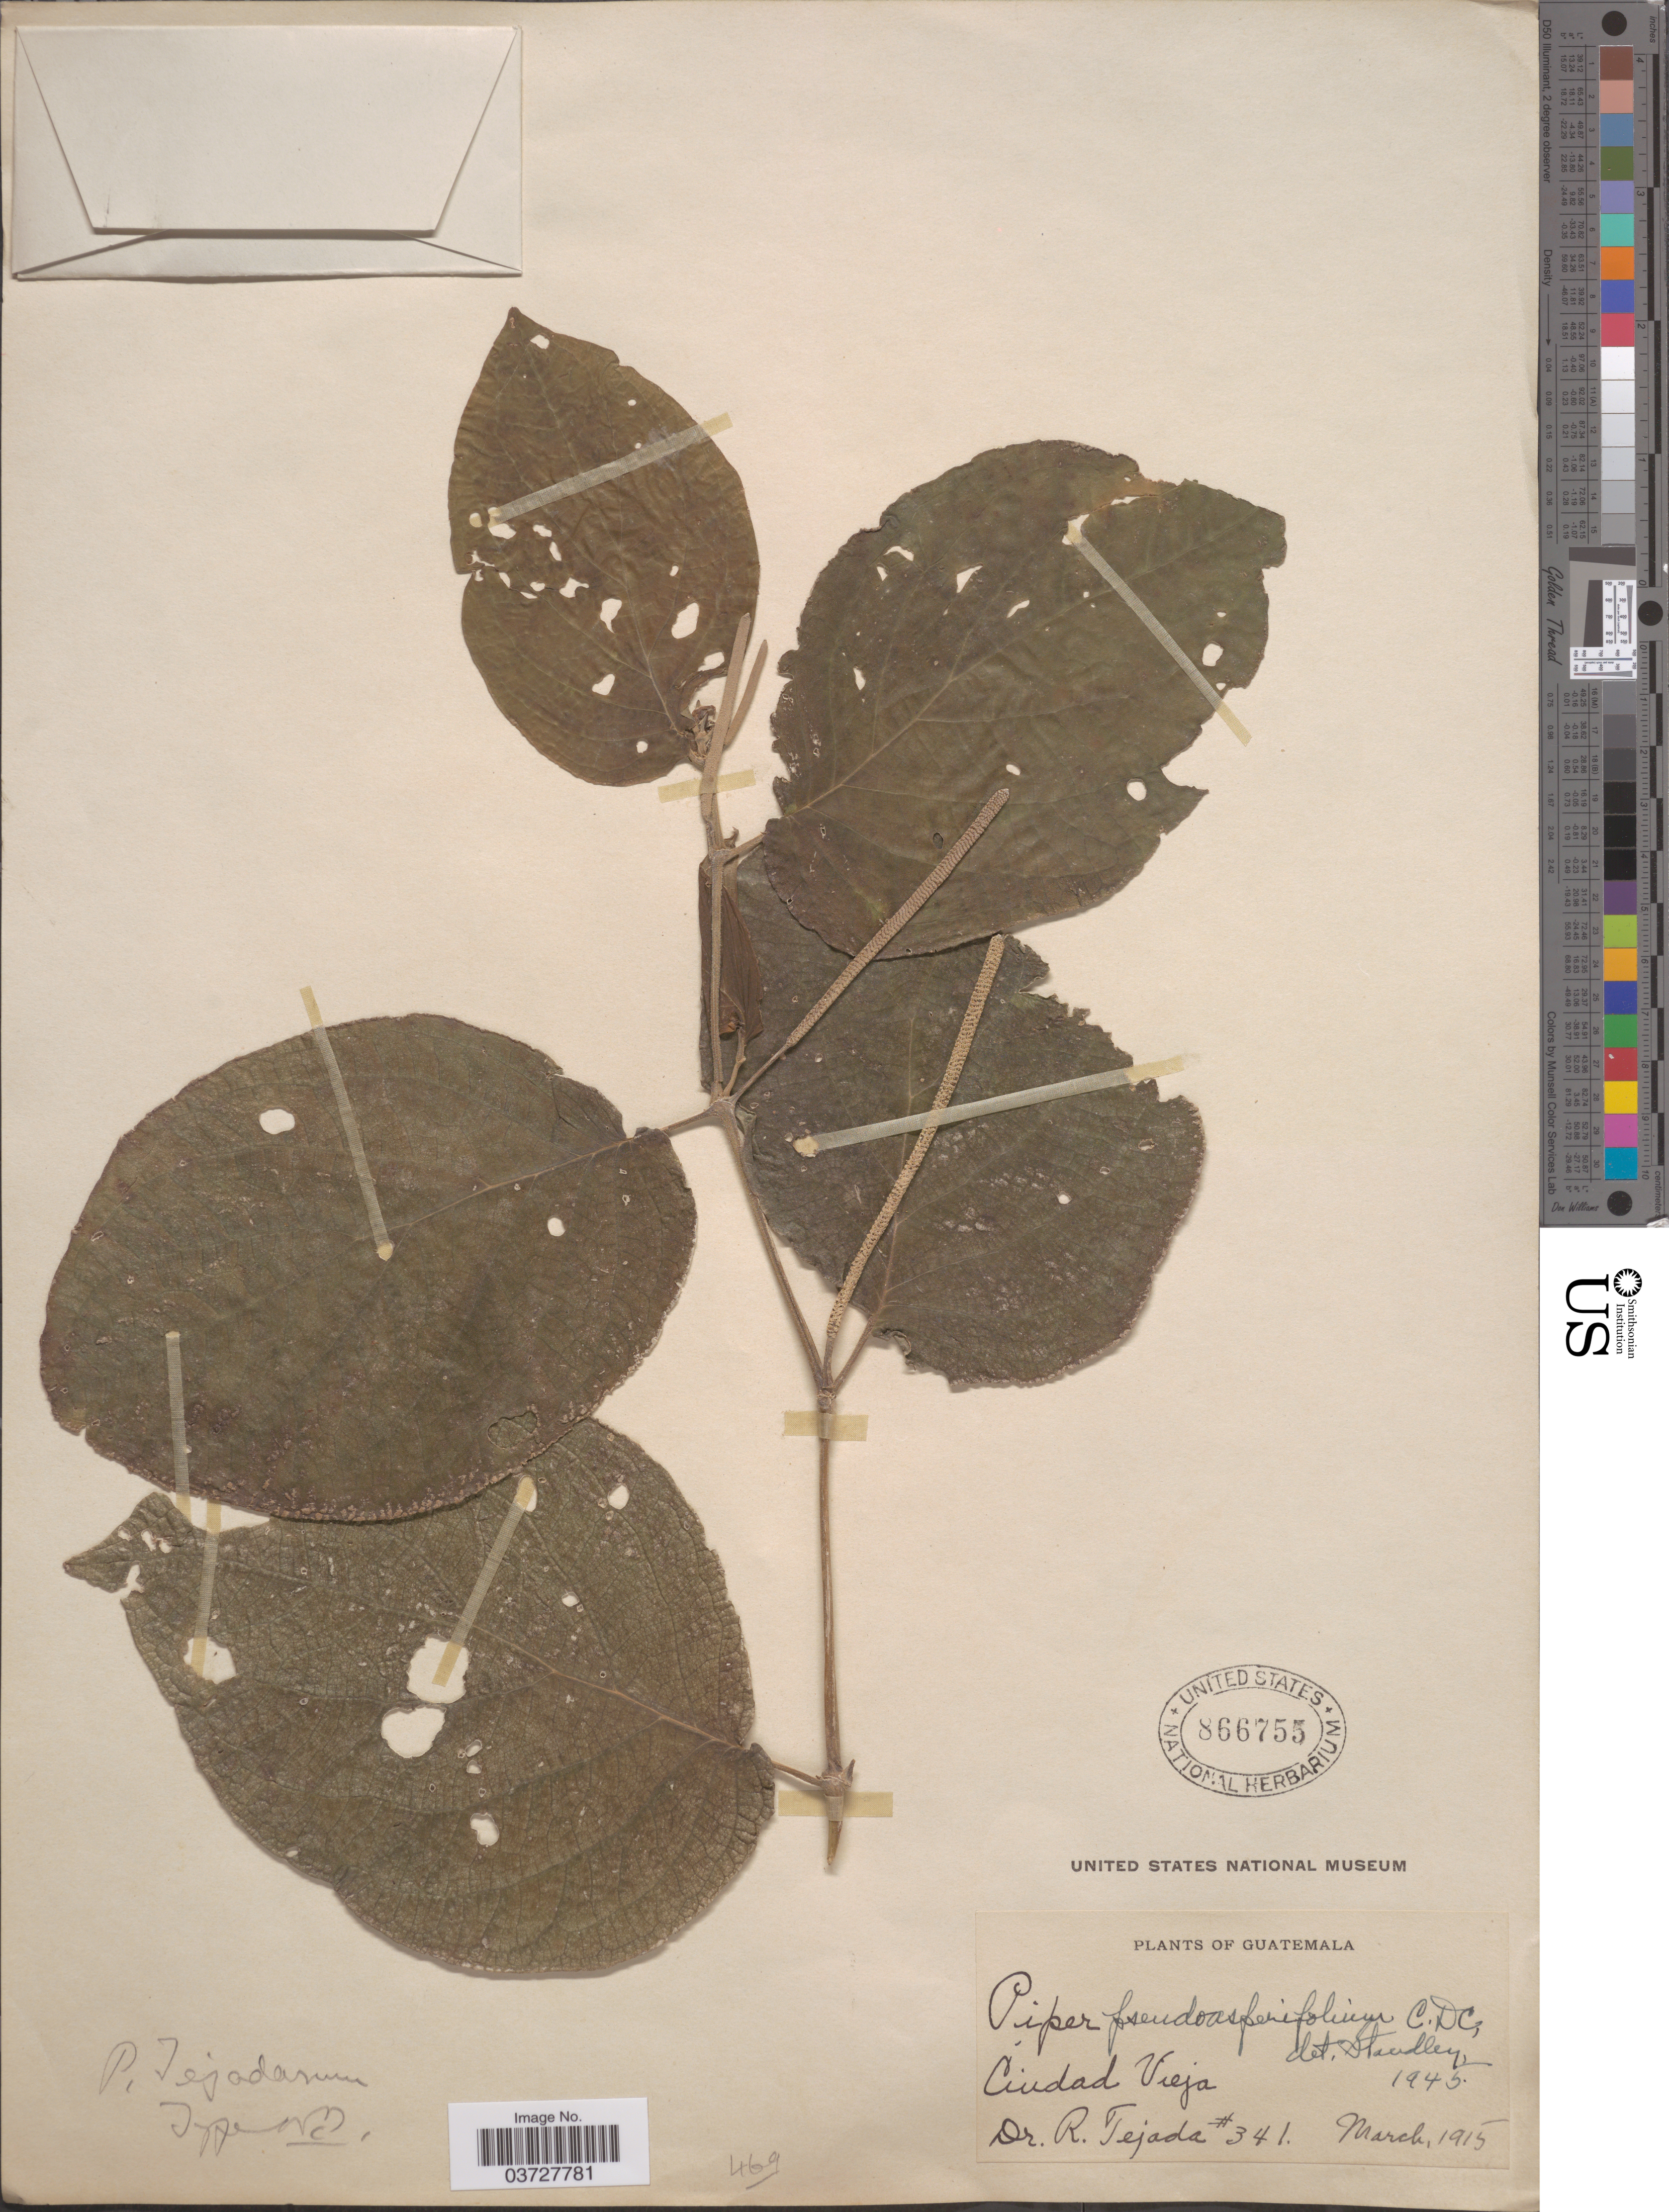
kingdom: Plantae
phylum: Tracheophyta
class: Magnoliopsida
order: Piperales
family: Piperaceae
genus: Piper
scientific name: Piper pseudoasperifolium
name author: C. DC.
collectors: R. Tejada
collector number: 341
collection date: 1915-03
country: Guatemala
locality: Ciudad Vieja.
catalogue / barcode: US 866755